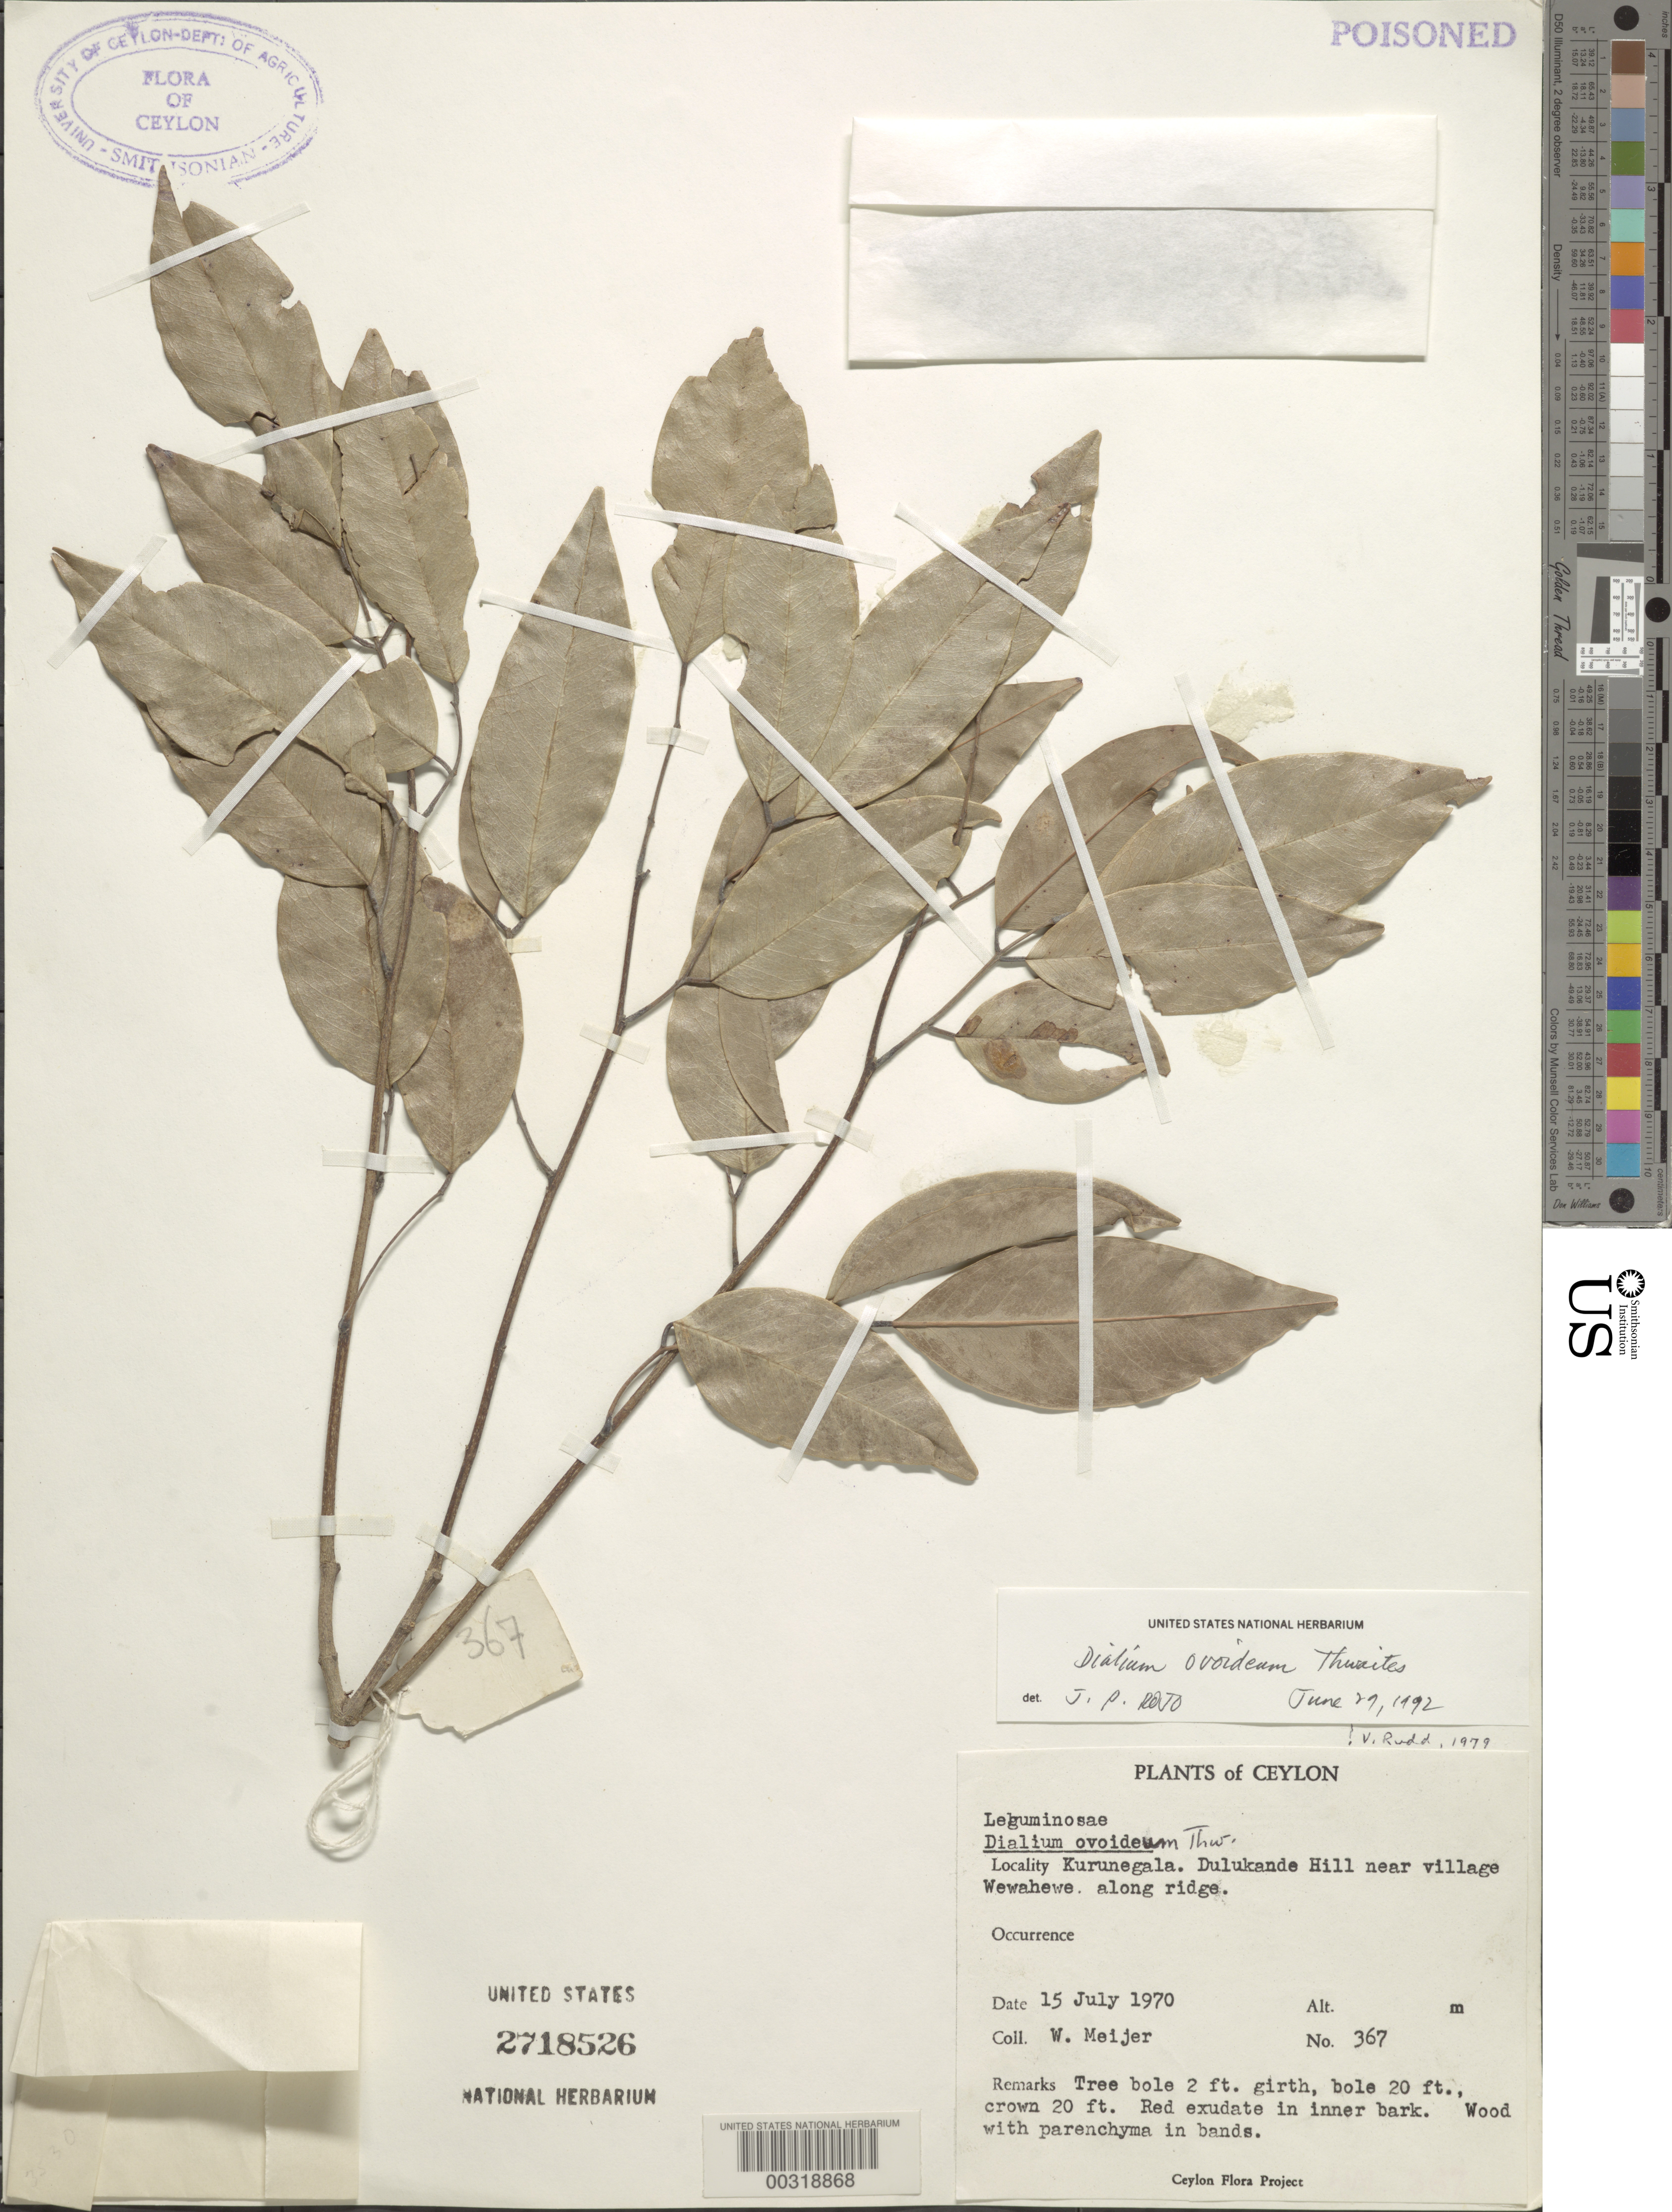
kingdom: Plantae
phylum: Tracheophyta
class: Magnoliopsida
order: Fabales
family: Fabaceae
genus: Dialium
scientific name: Dialium ovoideum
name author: Thwaites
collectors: W. Meijer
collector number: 367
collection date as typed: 15 Jul 1970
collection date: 1970-07-15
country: Sri Lanka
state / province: North Western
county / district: Kurunegala Dist.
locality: Dulukande hill near village wewahewe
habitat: Along ridge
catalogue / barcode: US 2718526